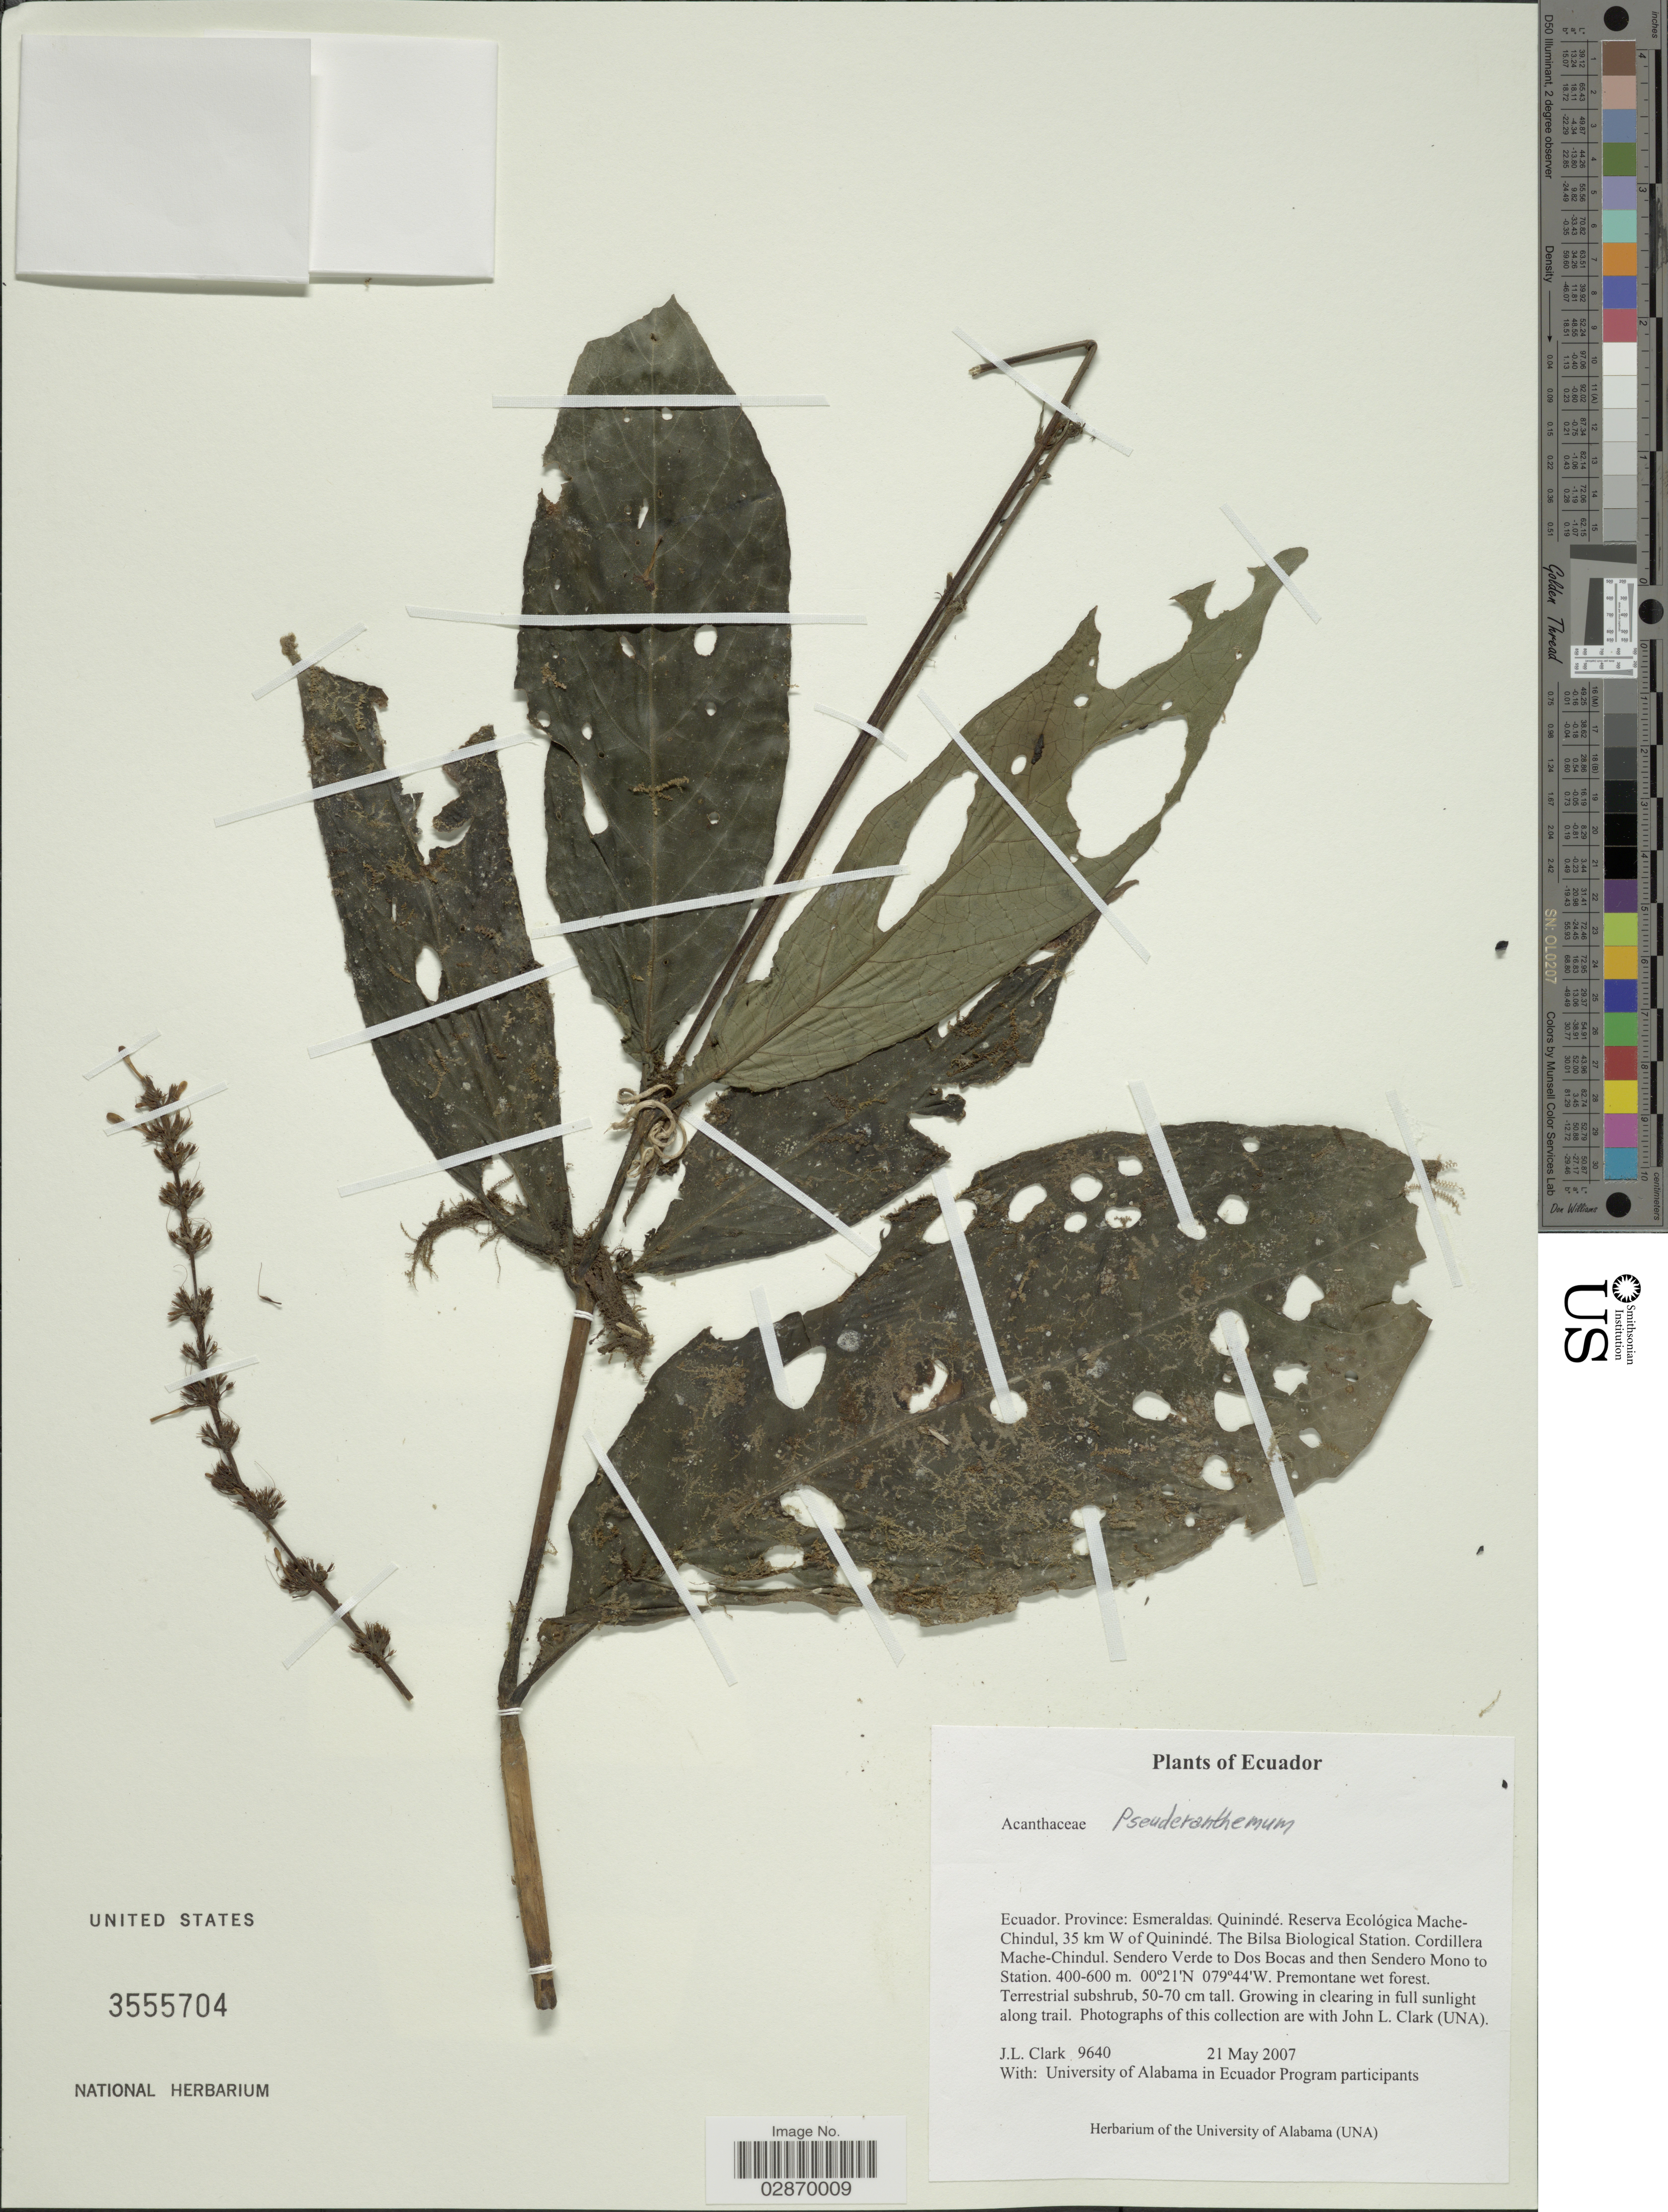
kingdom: Plantae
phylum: Tracheophyta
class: Magnoliopsida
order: Lamiales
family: Acanthaceae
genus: Pseuderanthemum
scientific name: Pseuderanthemum hookerianum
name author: (Nees) V.M. Baum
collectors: J. L. Clark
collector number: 9640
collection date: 2007-05-21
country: Ecuador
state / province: Esmeraldas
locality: Quinindé, Reserva Ecológica Mache-Chindul, 35 km W of Quinindé, The Bilsa Biological Station, Cordillera Mache-Chindul, Sendero Verde to Dos Bocas and then Sendero Mono to Station.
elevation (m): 400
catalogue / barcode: US 3555704